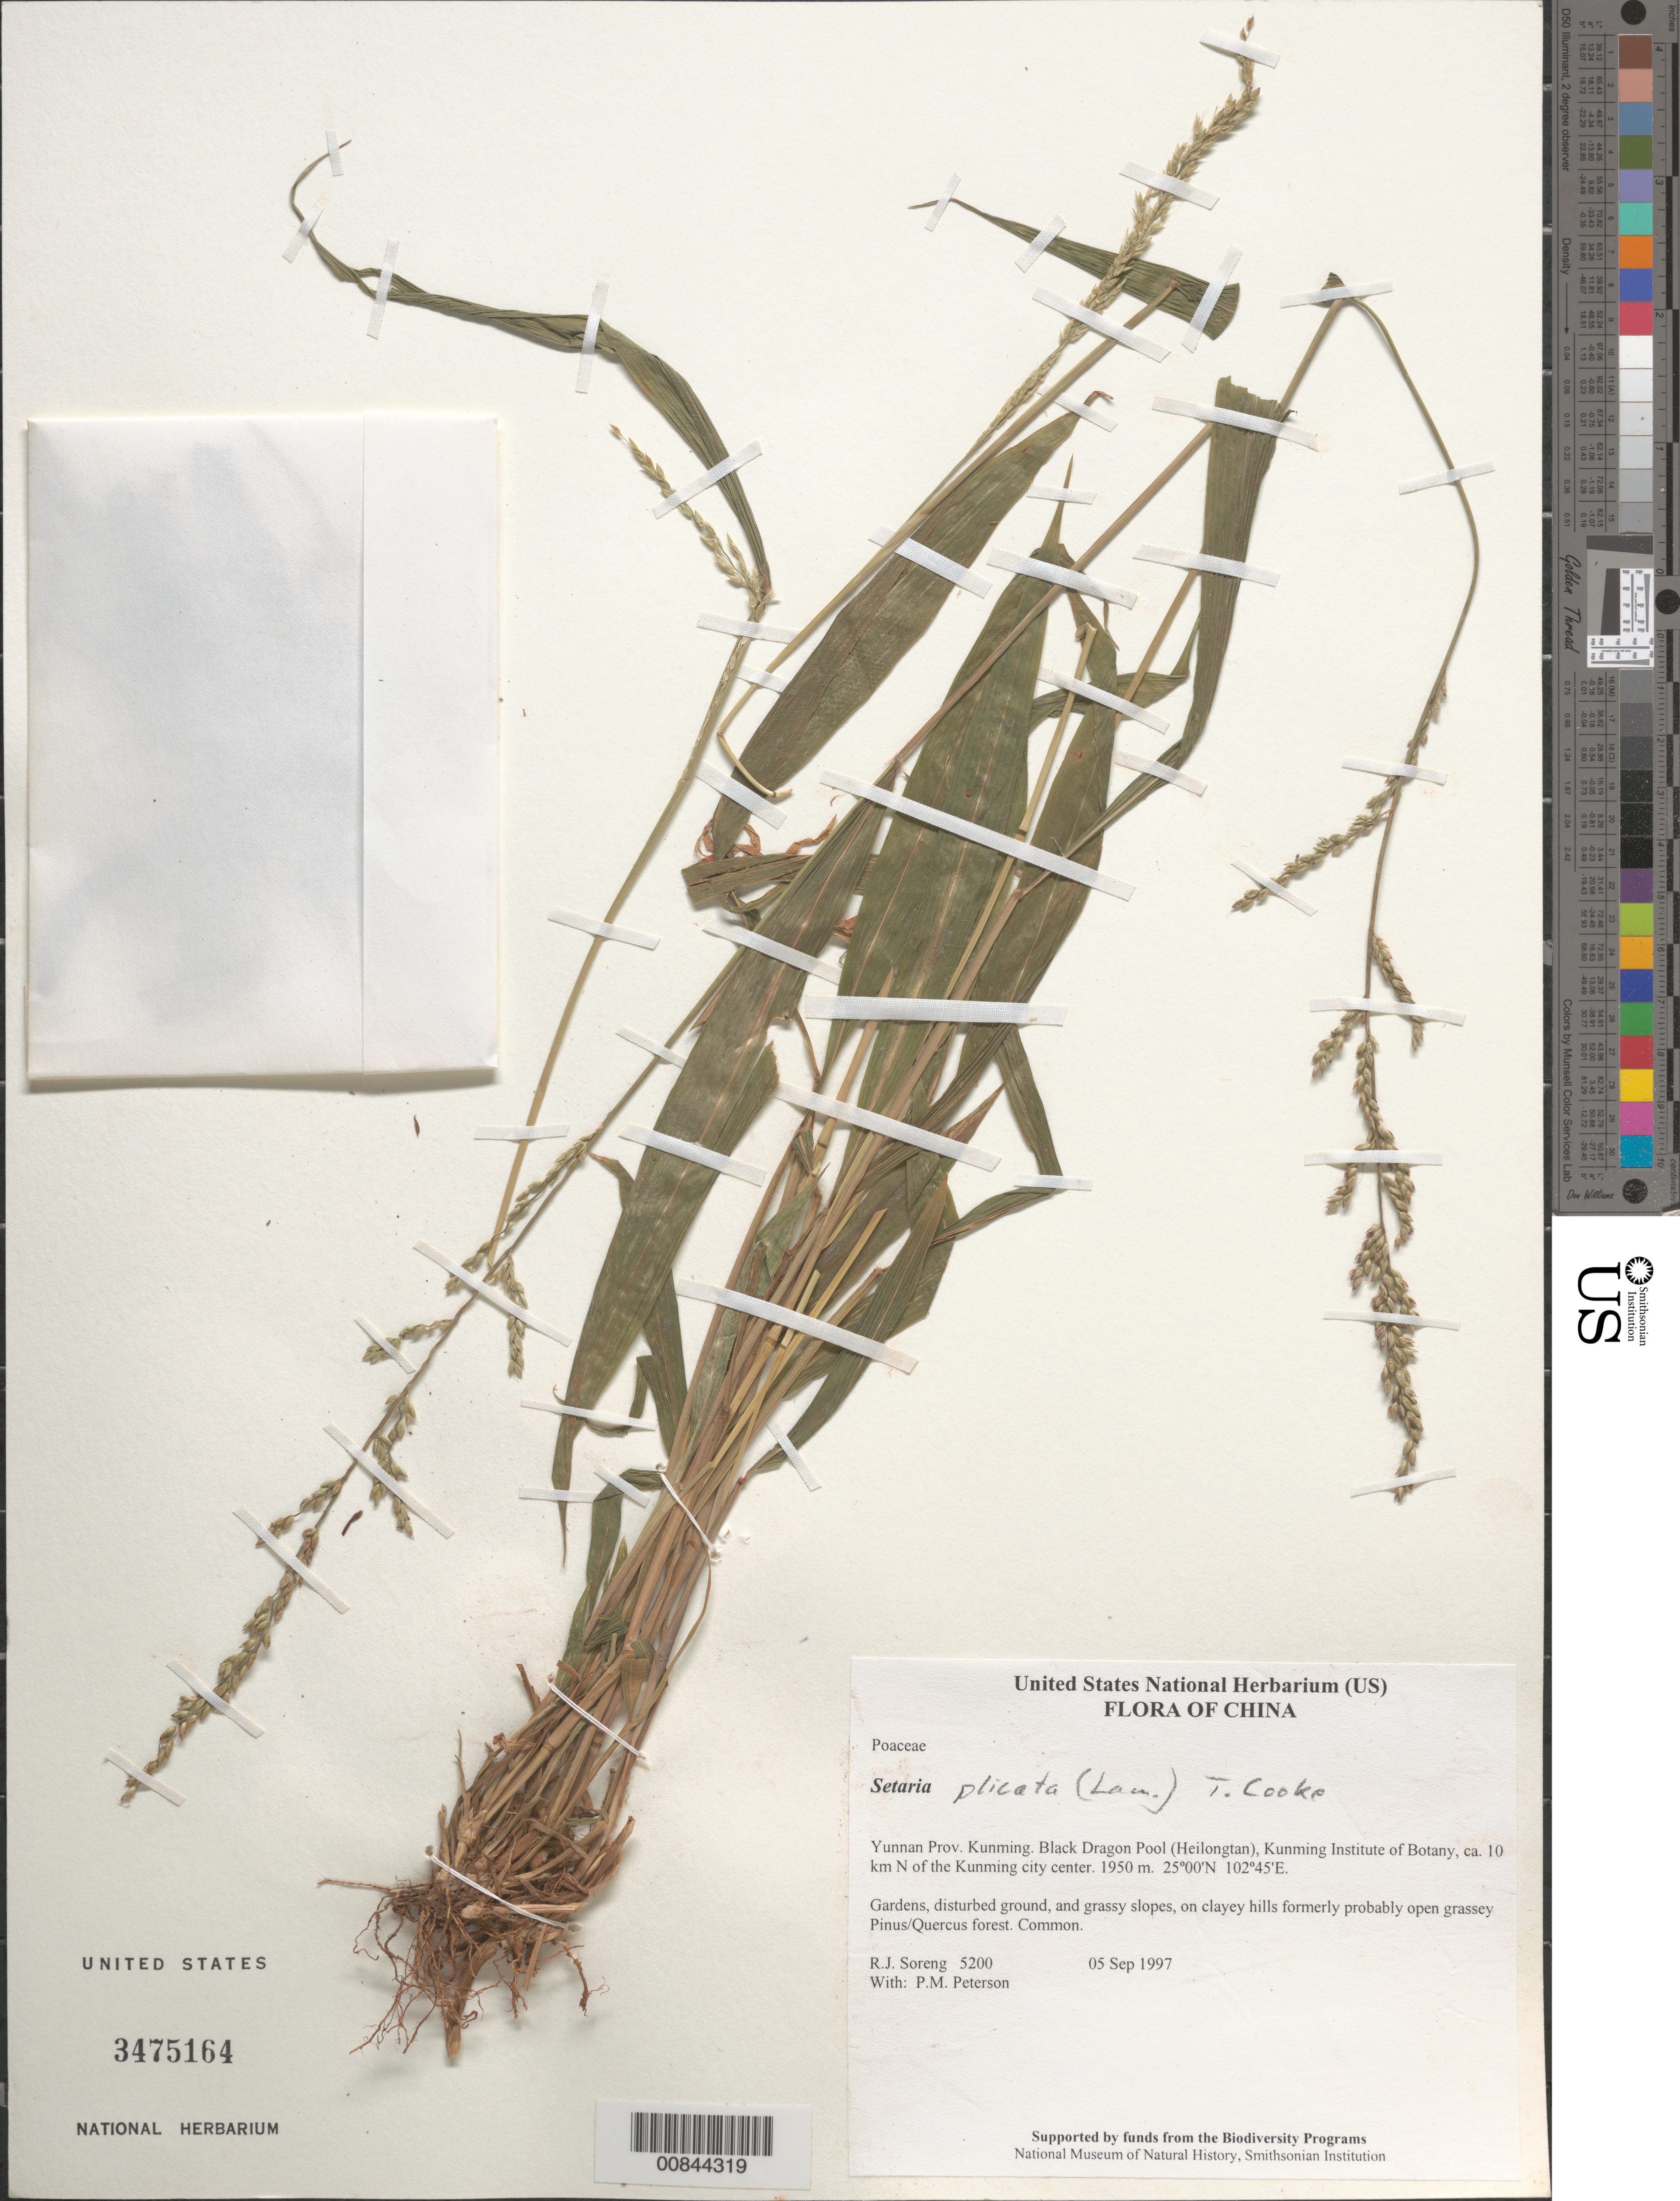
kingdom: Plantae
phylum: Tracheophyta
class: Liliopsida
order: Poales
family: Poaceae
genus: Setaria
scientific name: Setaria plicata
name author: (Lam.) T. Cooke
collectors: R. J. Soreng & P. M. Peterson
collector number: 5200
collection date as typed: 05 Sep 1997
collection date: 1997-09-05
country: China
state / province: Yunnan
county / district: Kunming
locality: Black Dragon Pool (Heilongtan), Kunming Institute of Botany, ca. 10 km N of the Kunming city center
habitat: Gardens, disturbed ground, and grassy slopes, on clayey hills formerly probably open grassey Pinus/Quercus forest.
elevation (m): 1950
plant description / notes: KUN, PE, US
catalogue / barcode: US 3475164